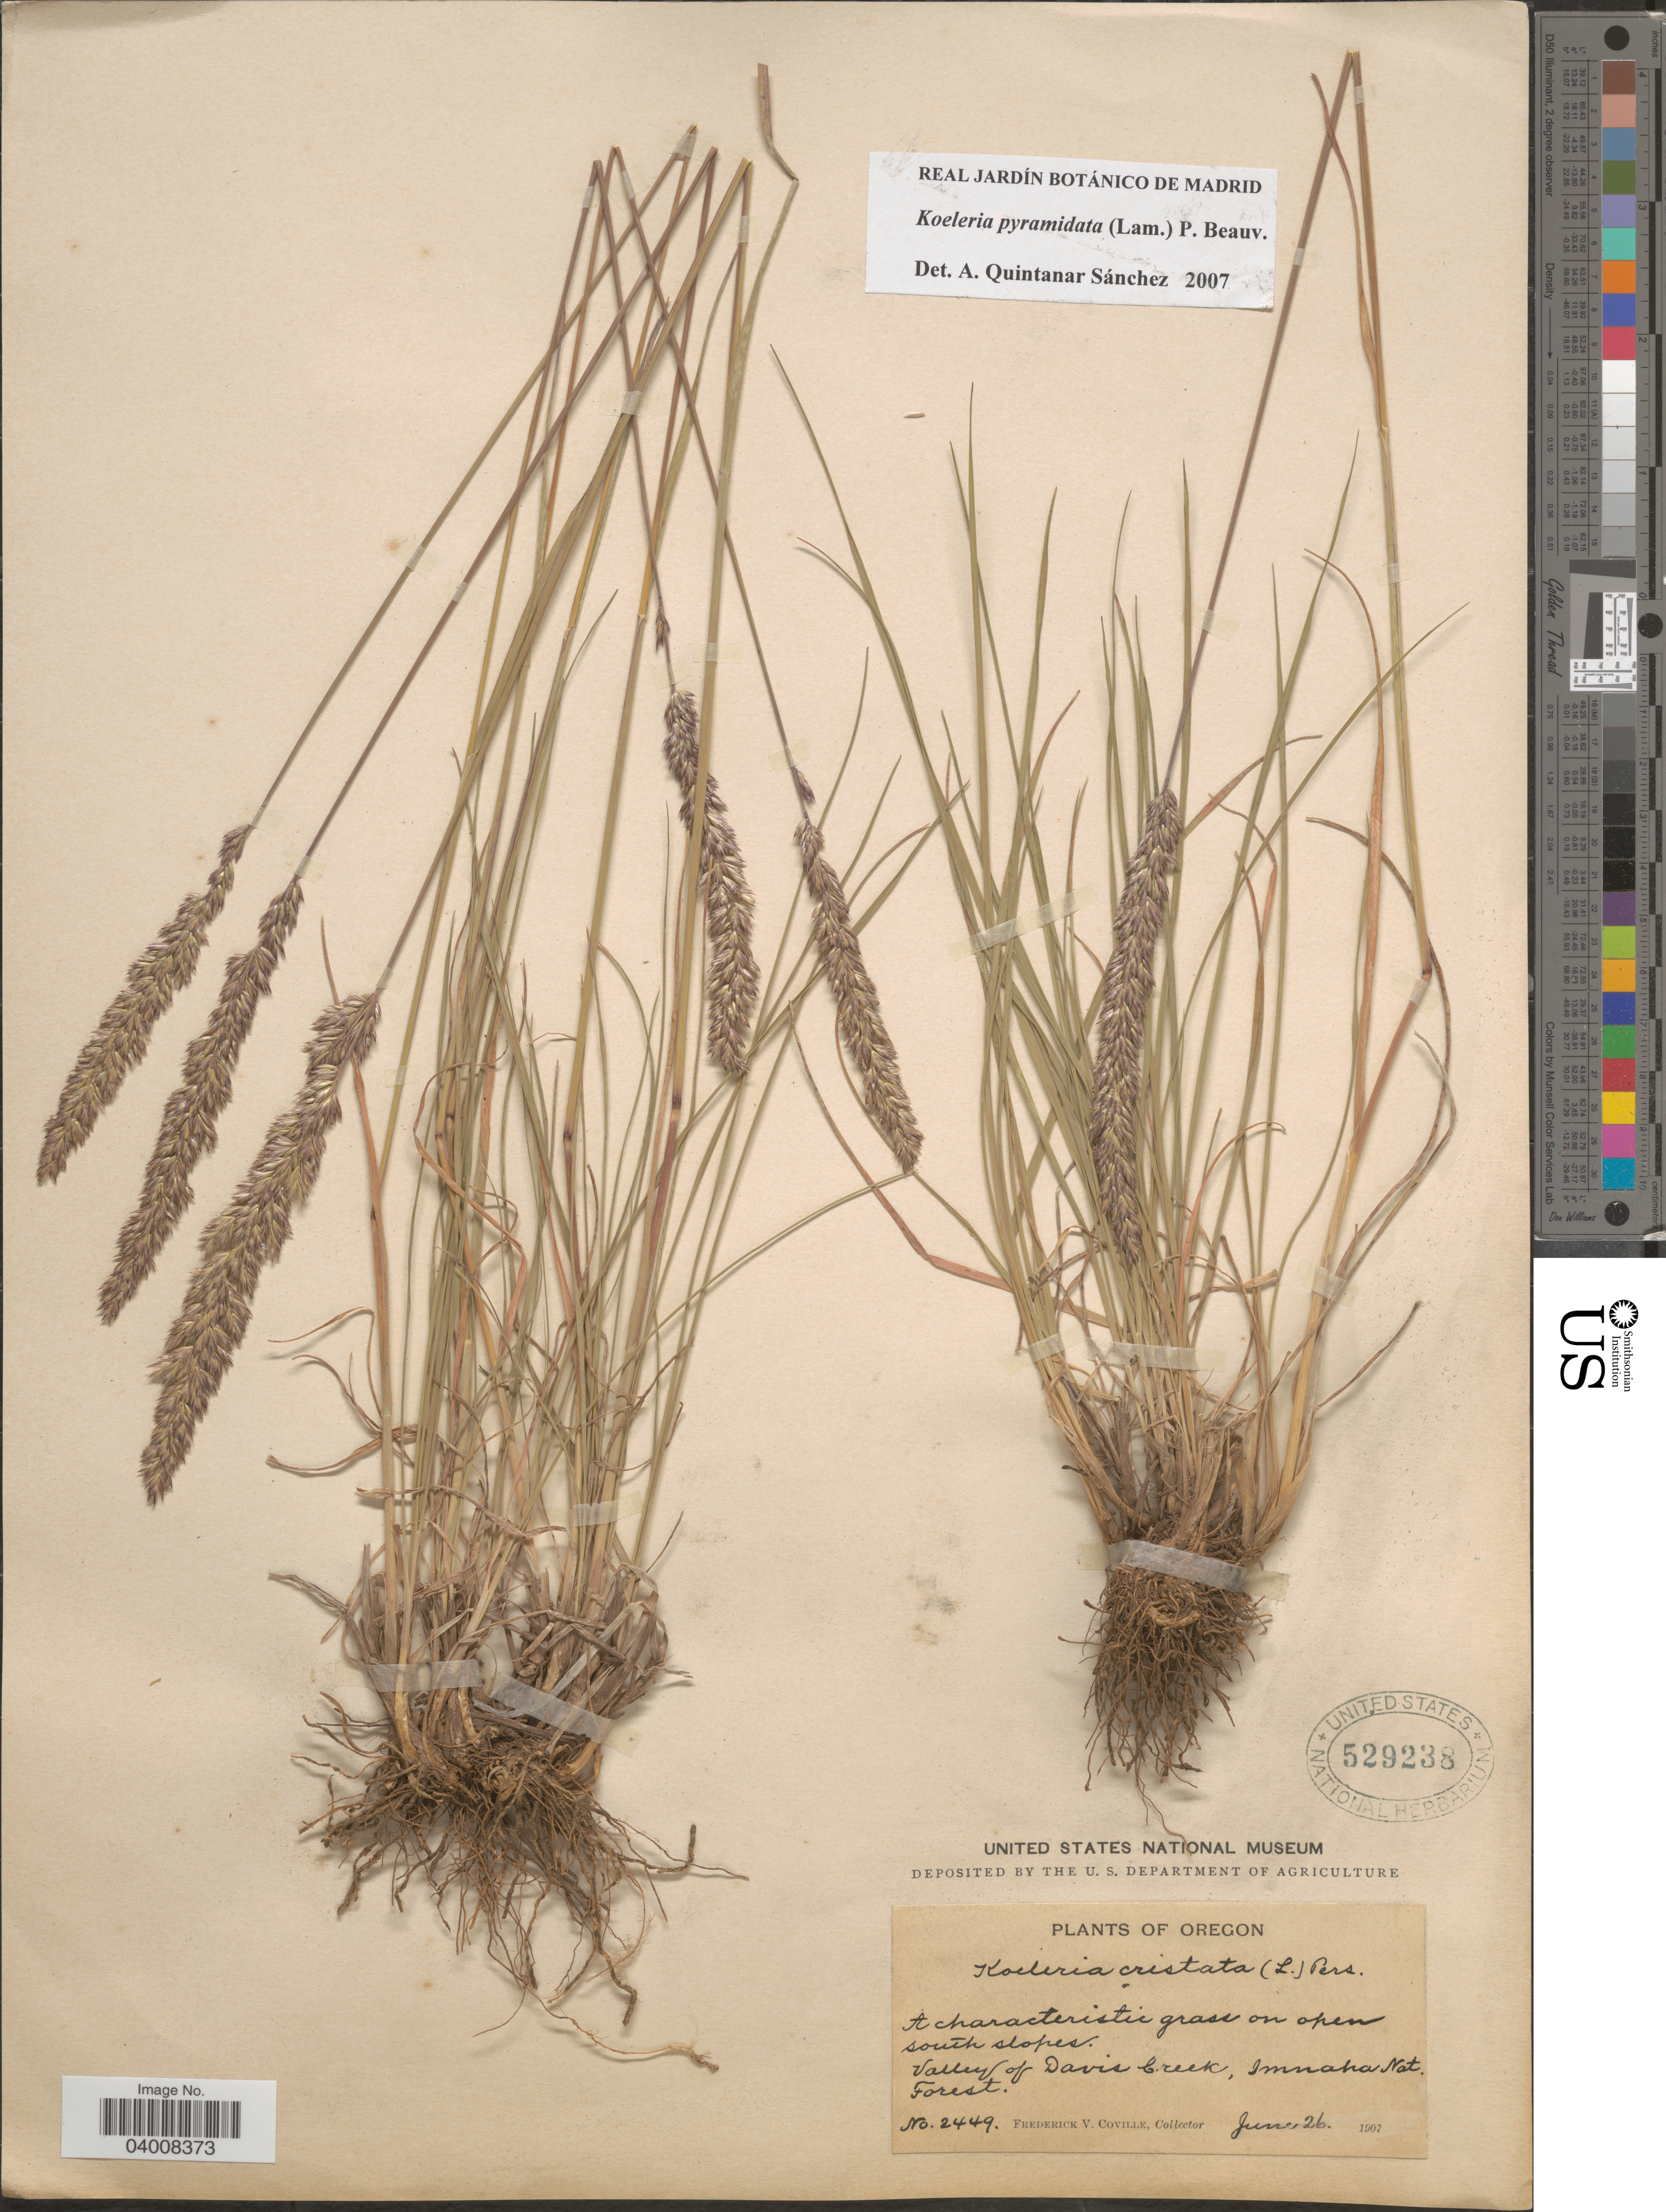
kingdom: Plantae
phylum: Tracheophyta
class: Liliopsida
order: Poales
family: Poaceae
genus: Koeleria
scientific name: Koeleria pyramidata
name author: (Lam.) P. Beauv.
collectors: F. V. Coville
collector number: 2449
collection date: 1907-06-26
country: United States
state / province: Oregon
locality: A characteristic grass on open south slopes. Valley of Davis Creek, Imnaha Nat. Forest.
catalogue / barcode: US 529238